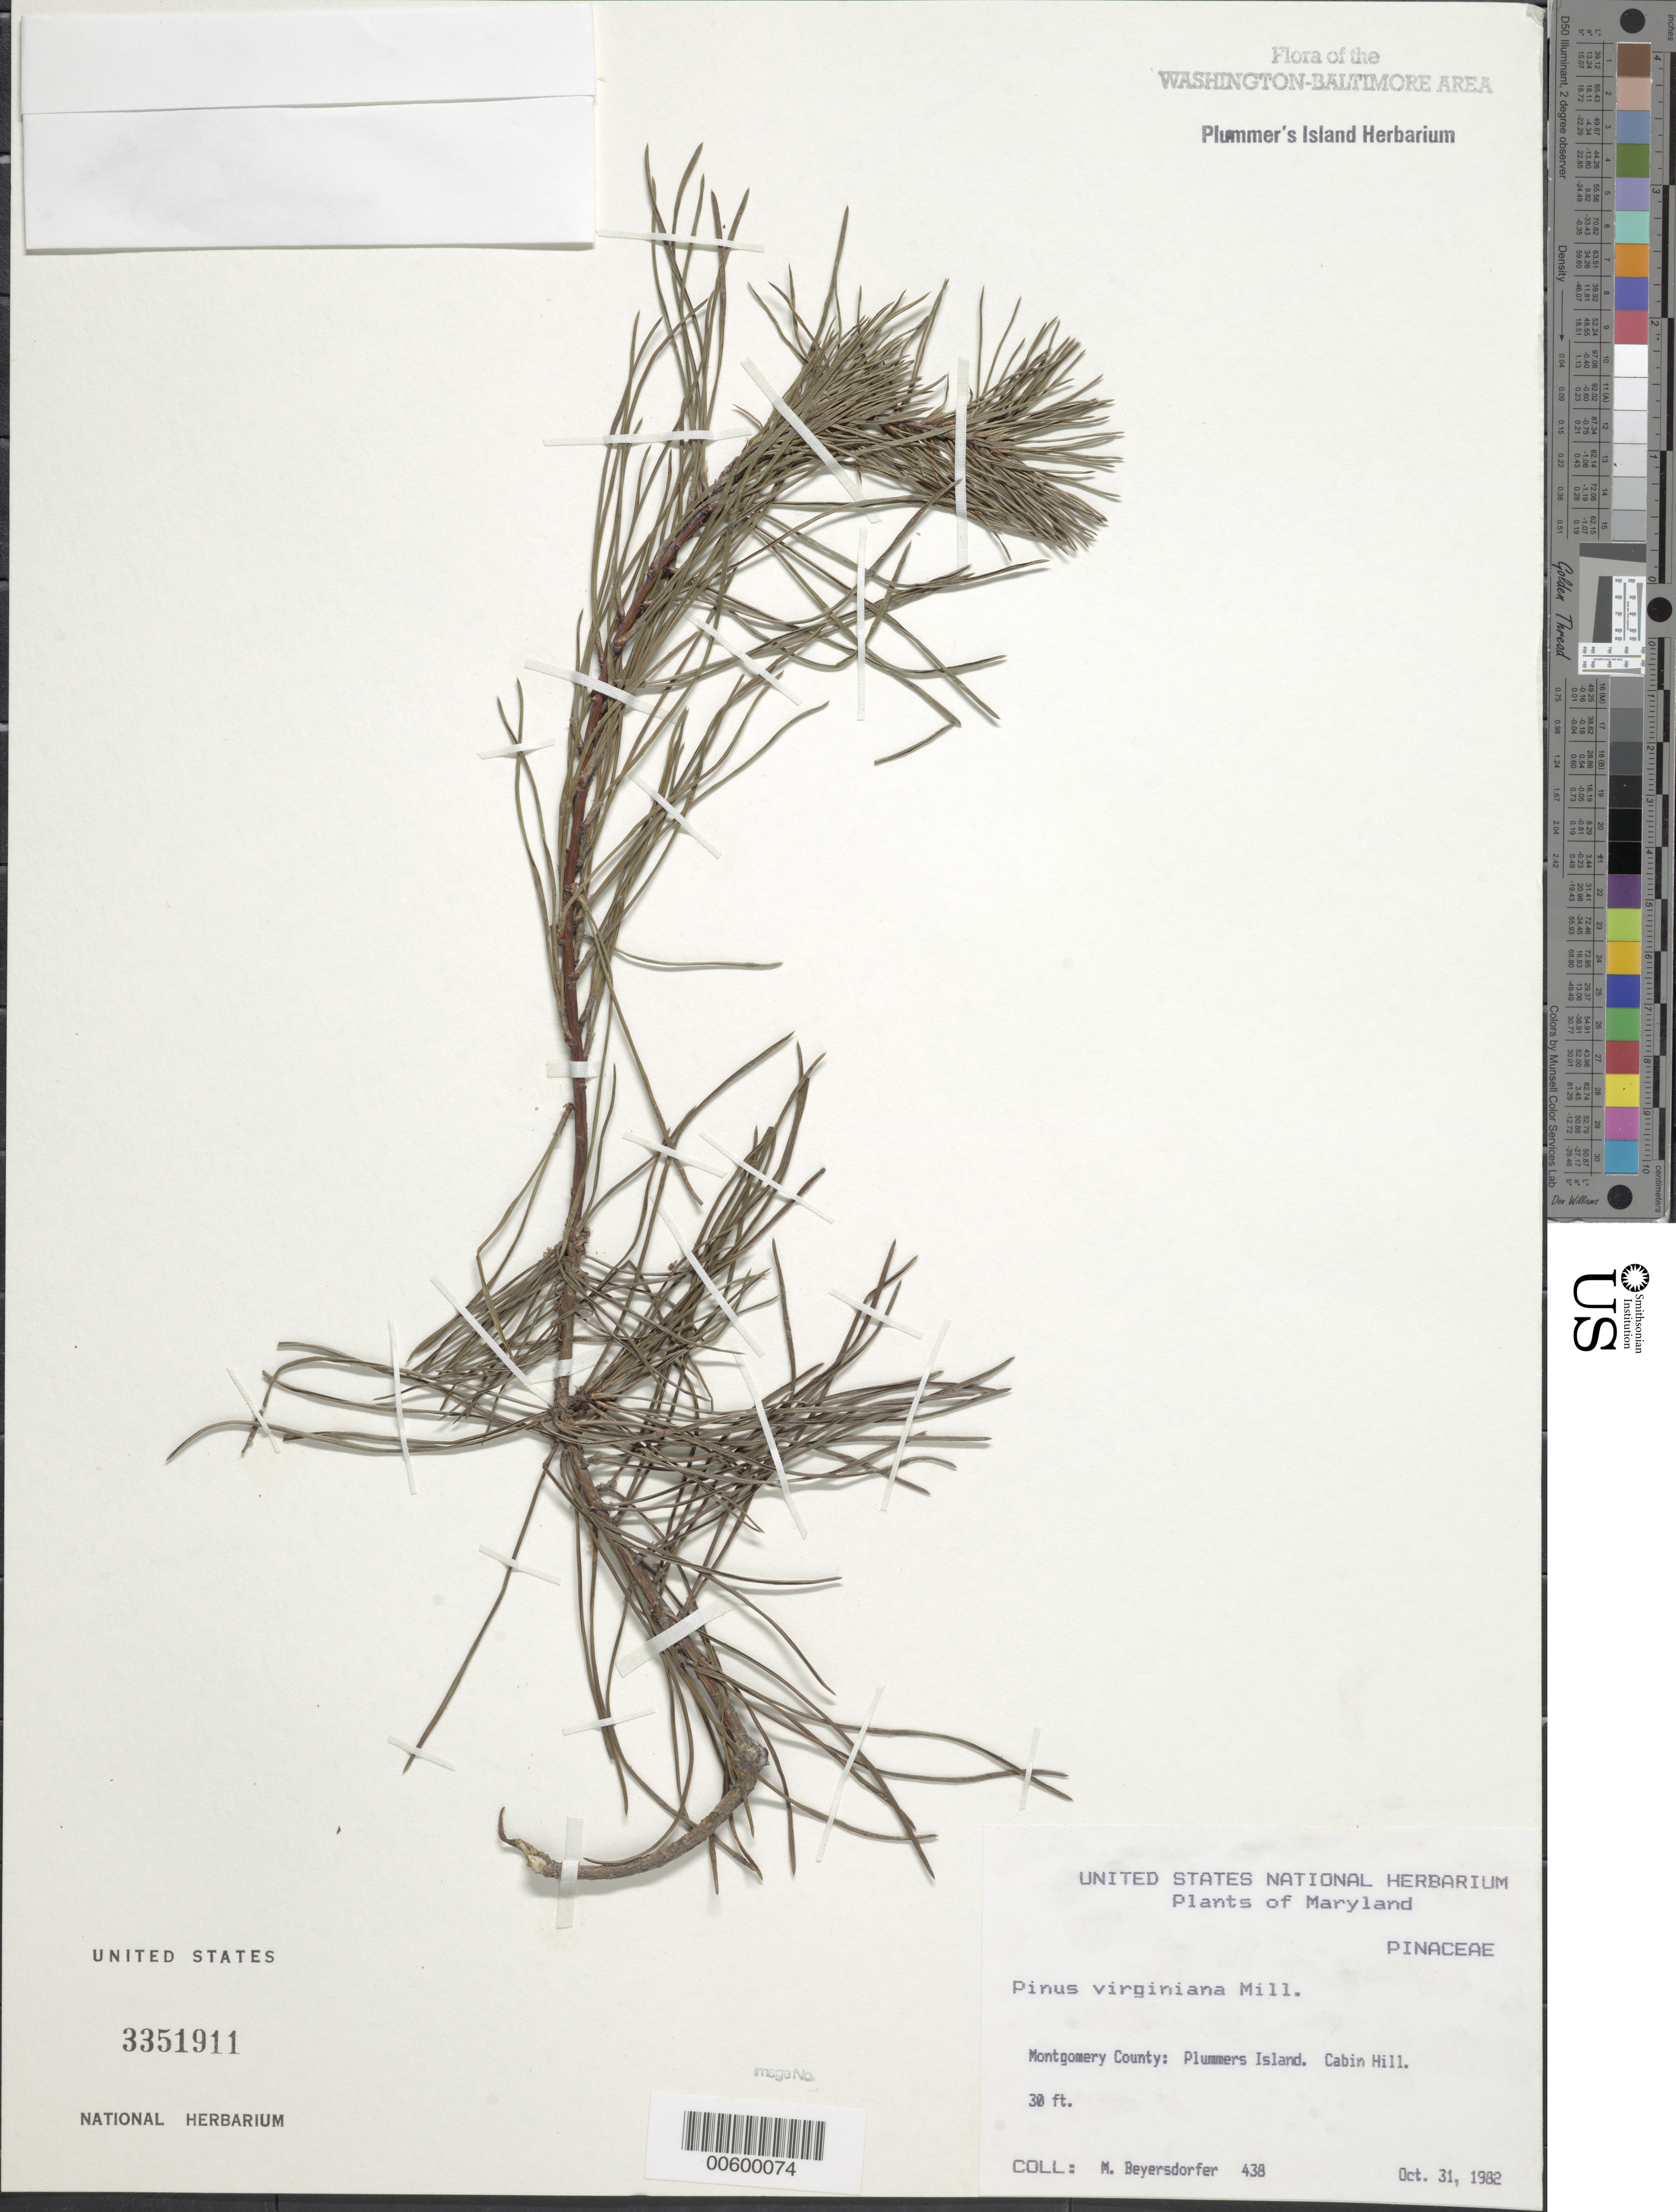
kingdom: Plantae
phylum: Tracheophyta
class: Pinopsida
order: Pinales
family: Pinaceae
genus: Pinus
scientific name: Pinus virginiana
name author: Mill.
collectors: M. Beyersdorfer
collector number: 438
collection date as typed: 31 Oct 1982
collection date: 1982-10-31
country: United States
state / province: Maryland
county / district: Montgomery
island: Plummers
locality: Plummers Island, Cabin Hill Plummers Island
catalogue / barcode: US 3351911